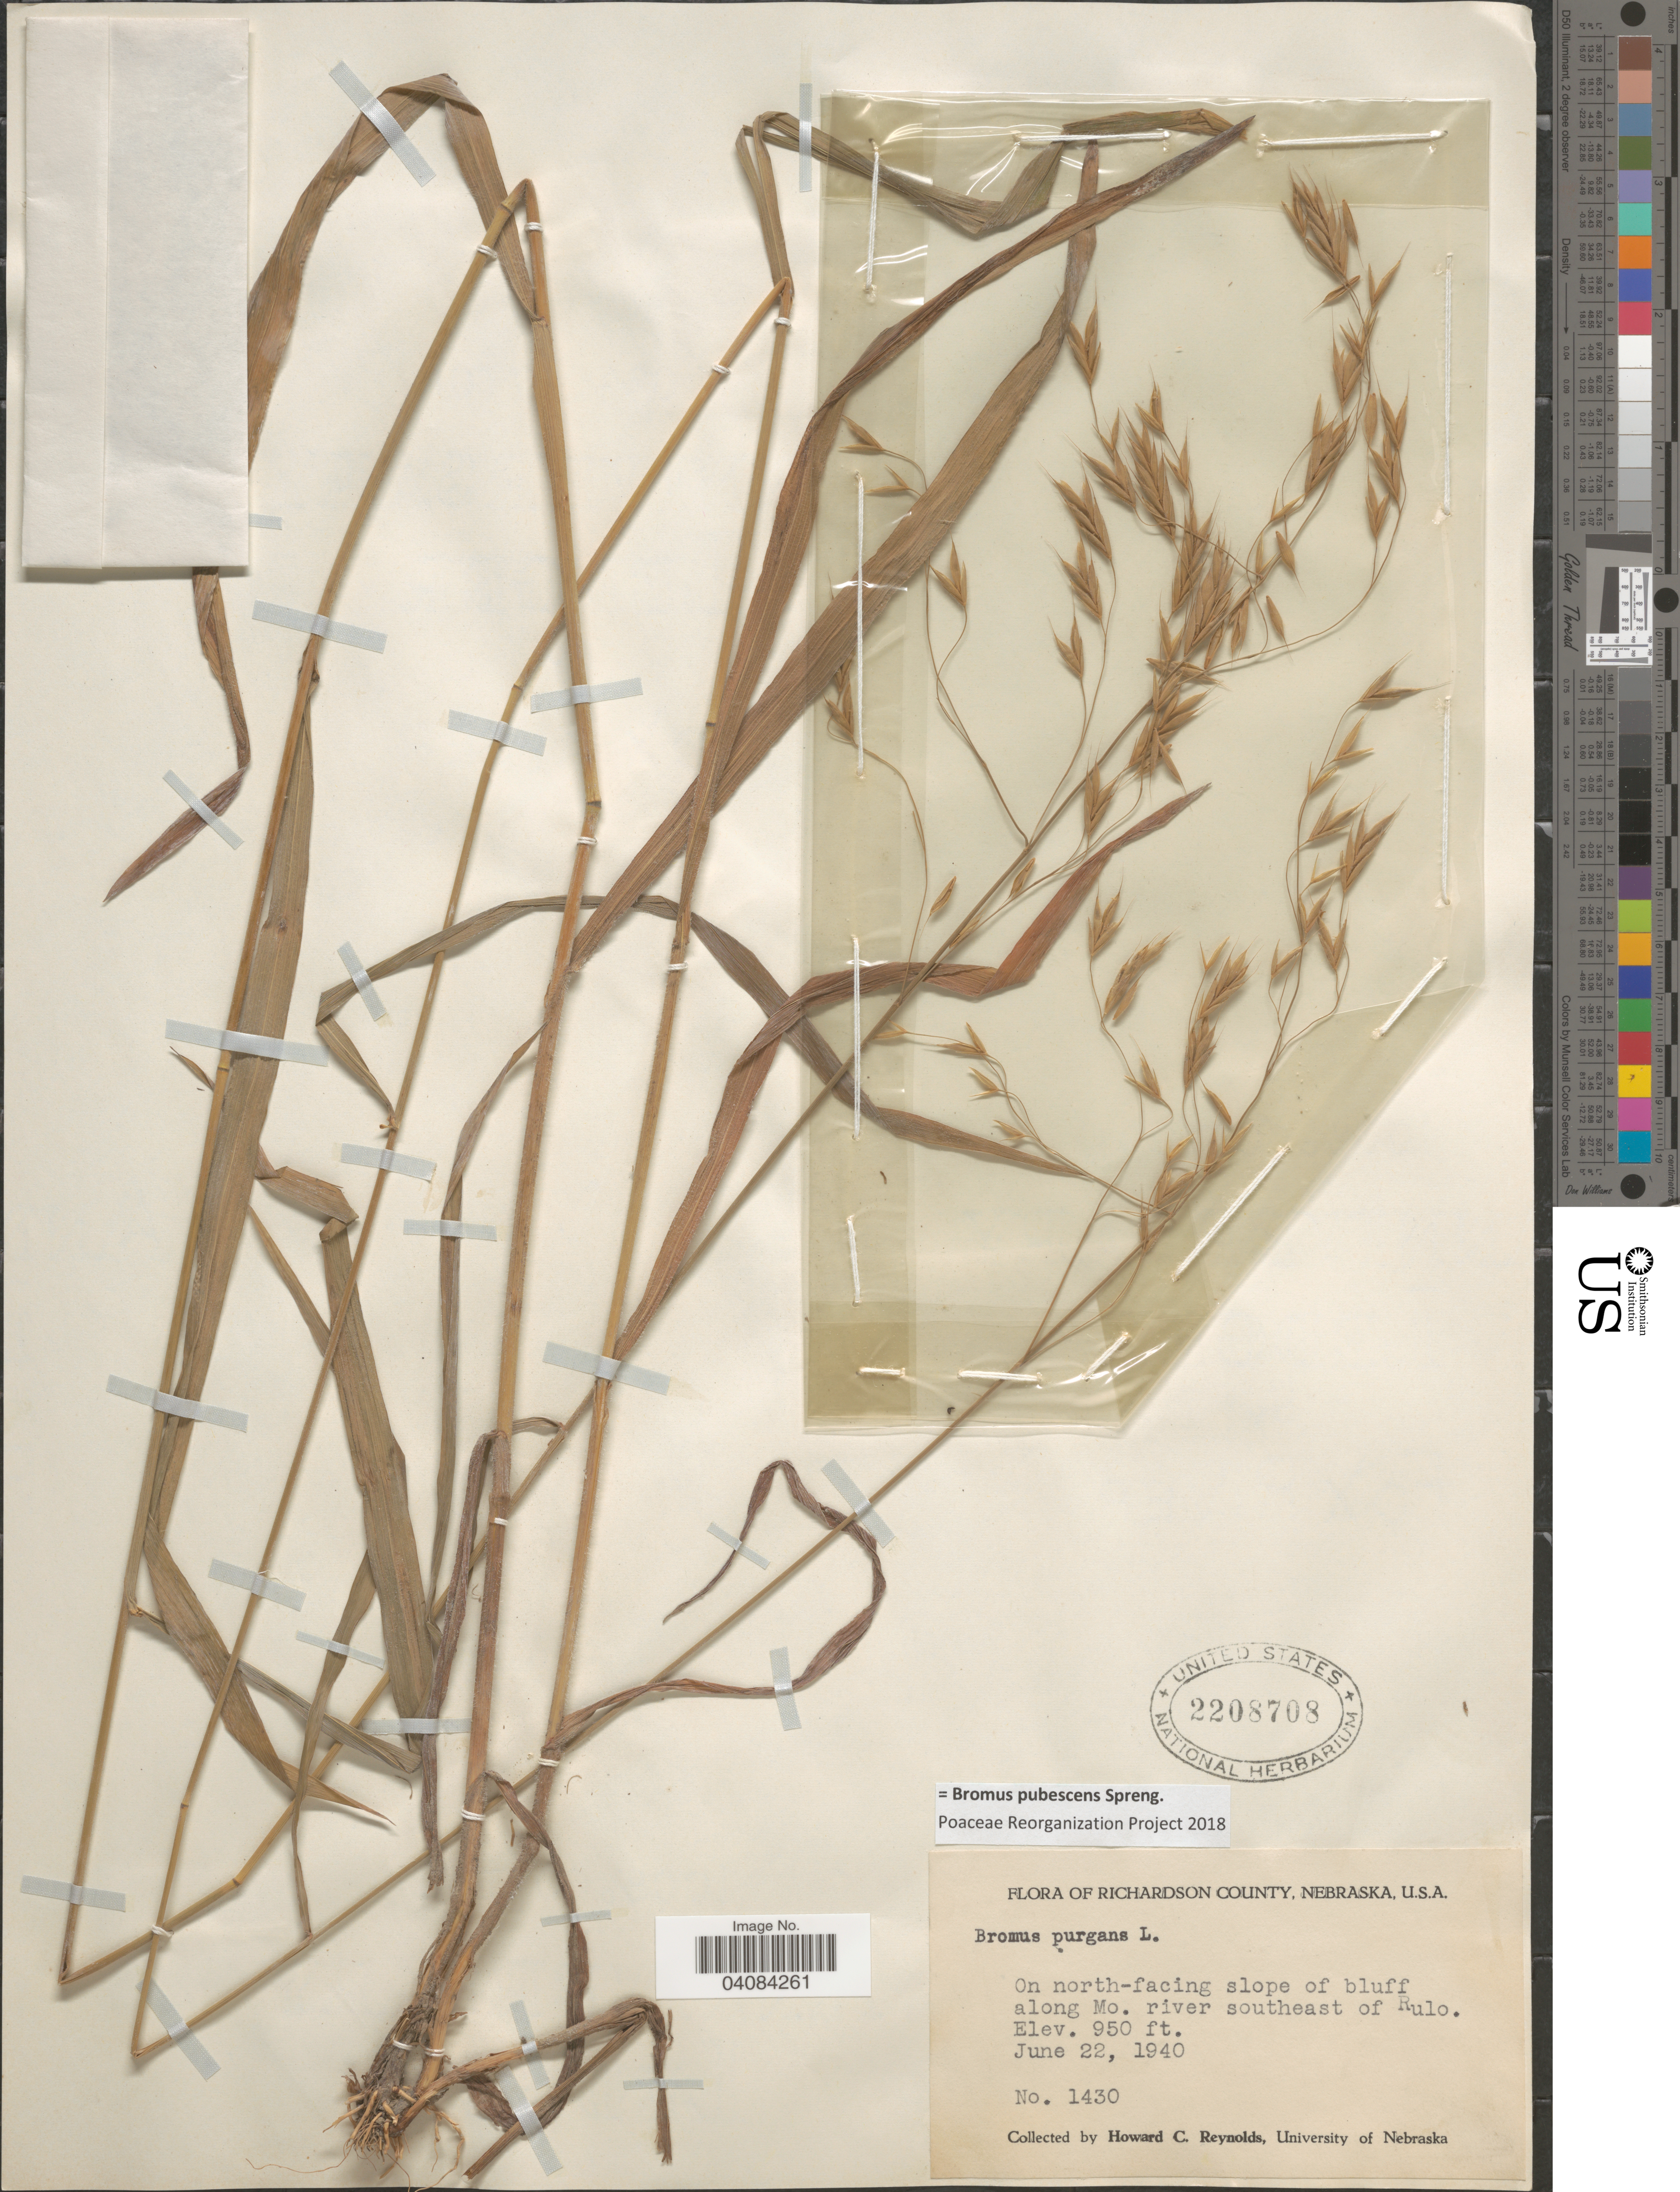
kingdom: Plantae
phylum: Tracheophyta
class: Liliopsida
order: Poales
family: Poaceae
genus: Bromus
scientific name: Bromus pubescens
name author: Muhl. ex Willd.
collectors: H. Reynolds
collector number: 1430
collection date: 1940-06-22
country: United States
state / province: Nebraska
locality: Richardson County. On north-facing slope of bluff along Mo. river southeast of Rulo.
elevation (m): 290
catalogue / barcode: US 2208708